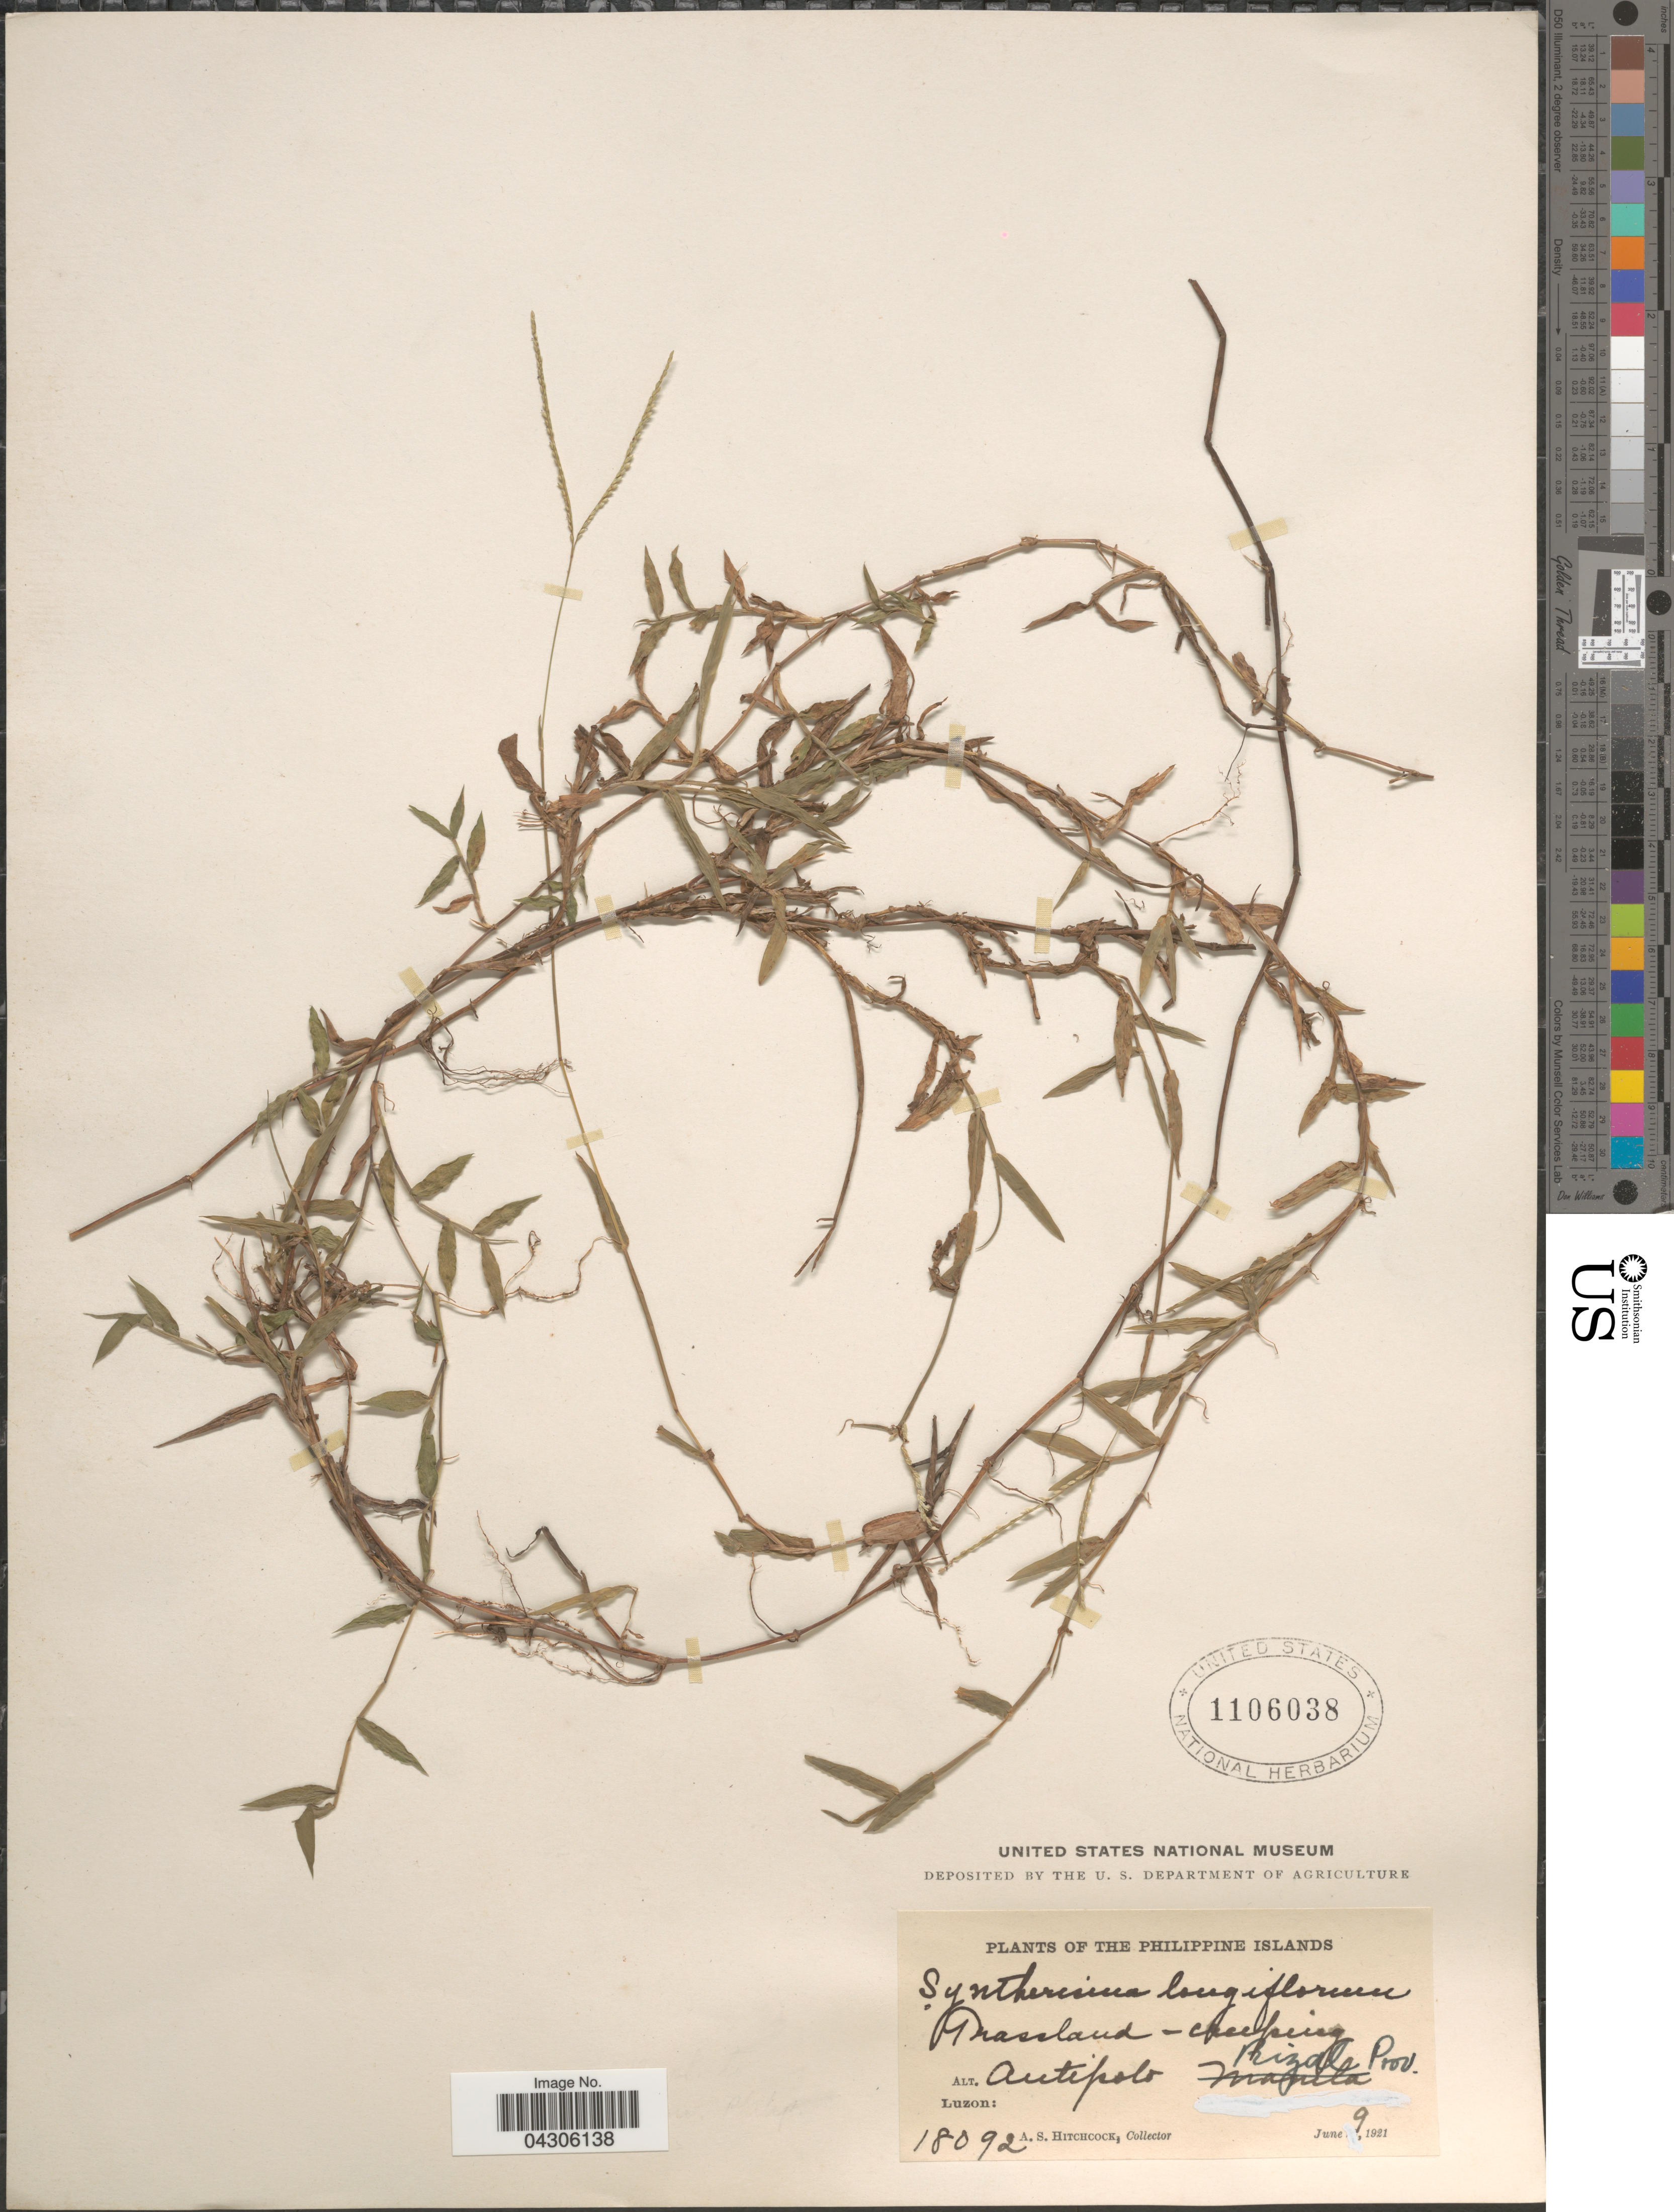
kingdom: Plantae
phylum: Tracheophyta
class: Liliopsida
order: Poales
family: Poaceae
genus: Digitaria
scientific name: Digitaria longiflora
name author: (Retz.) Pers.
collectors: A. S. Hitchcock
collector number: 18092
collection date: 1921-06-09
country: Philippines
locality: Philippine Islands. Antipolo. Rizal Prov. Luzon.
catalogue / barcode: US 1106038